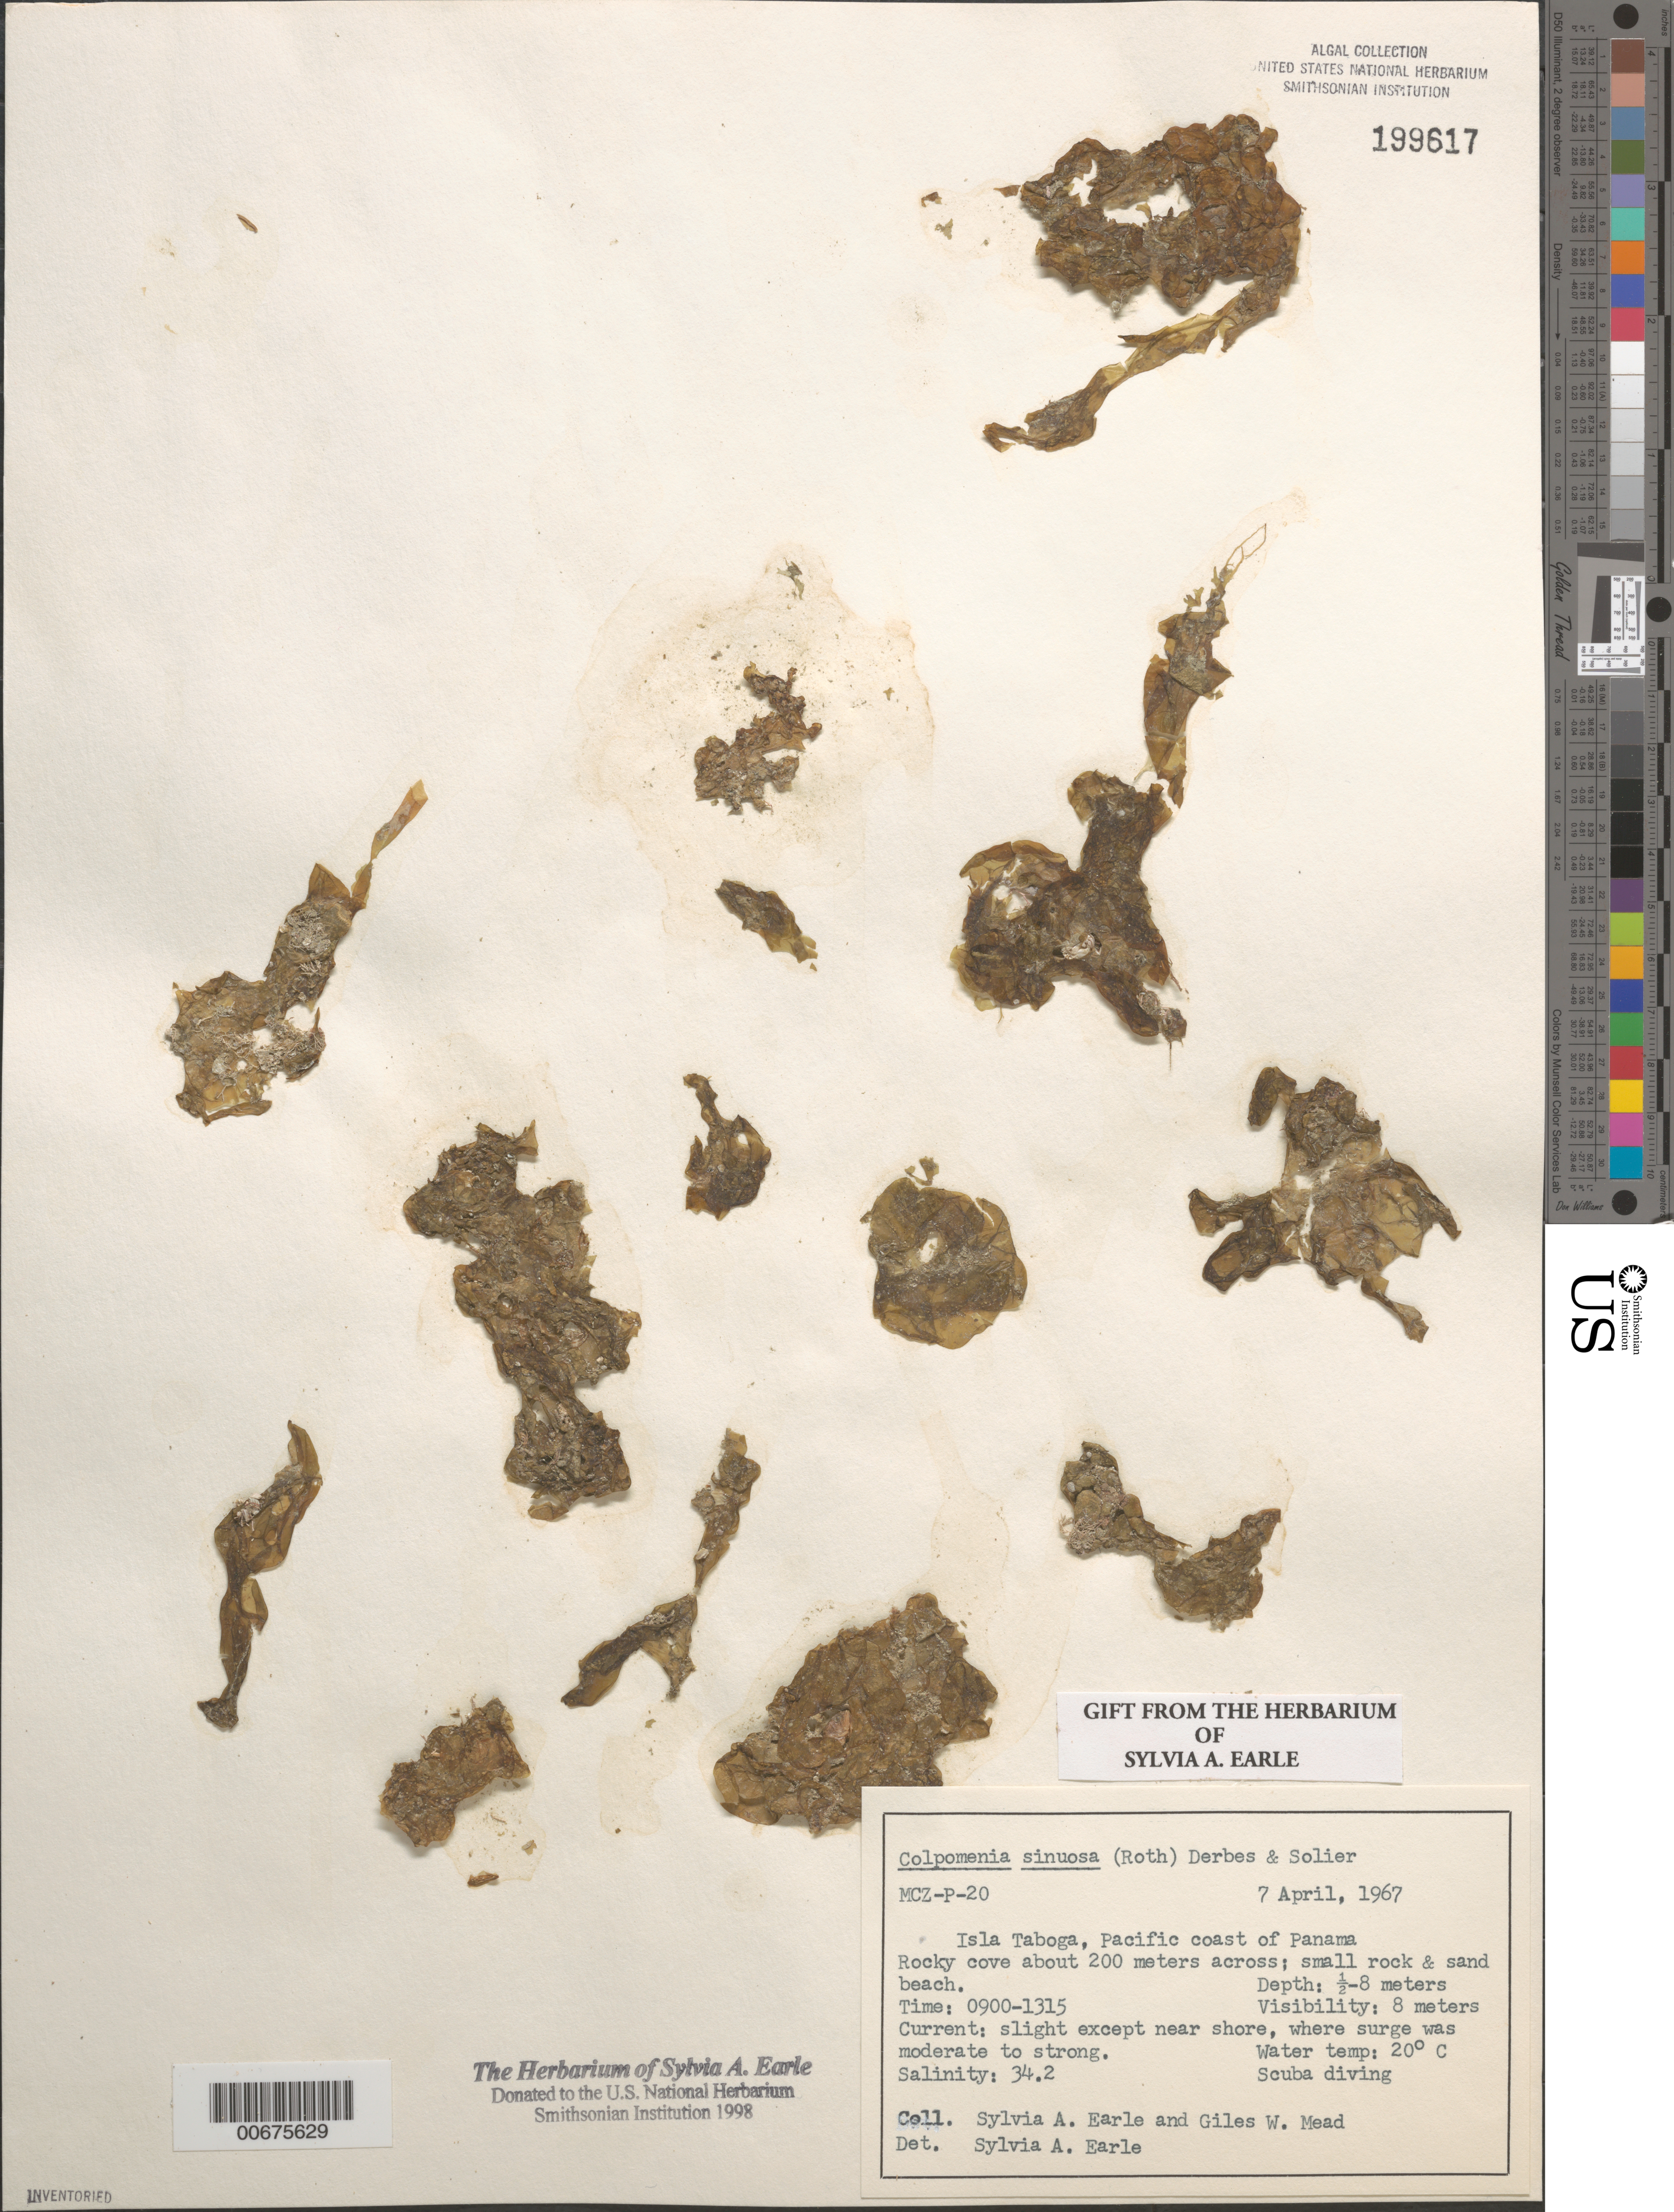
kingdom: Chromista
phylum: Ochrophyta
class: Phaeophyceae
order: Scytosiphonales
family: Scytosiphonaceae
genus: Colpomenia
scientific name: Colpomenia sinuosa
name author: (K. Mert. ex Roth) Derbes & Solier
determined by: Earle, S. A.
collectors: S. A. Earle & G. W. Mead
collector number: MCZ-P-20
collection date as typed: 07 Apr 1967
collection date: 1967-04-07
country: Panama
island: Taboga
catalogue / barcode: US 199617